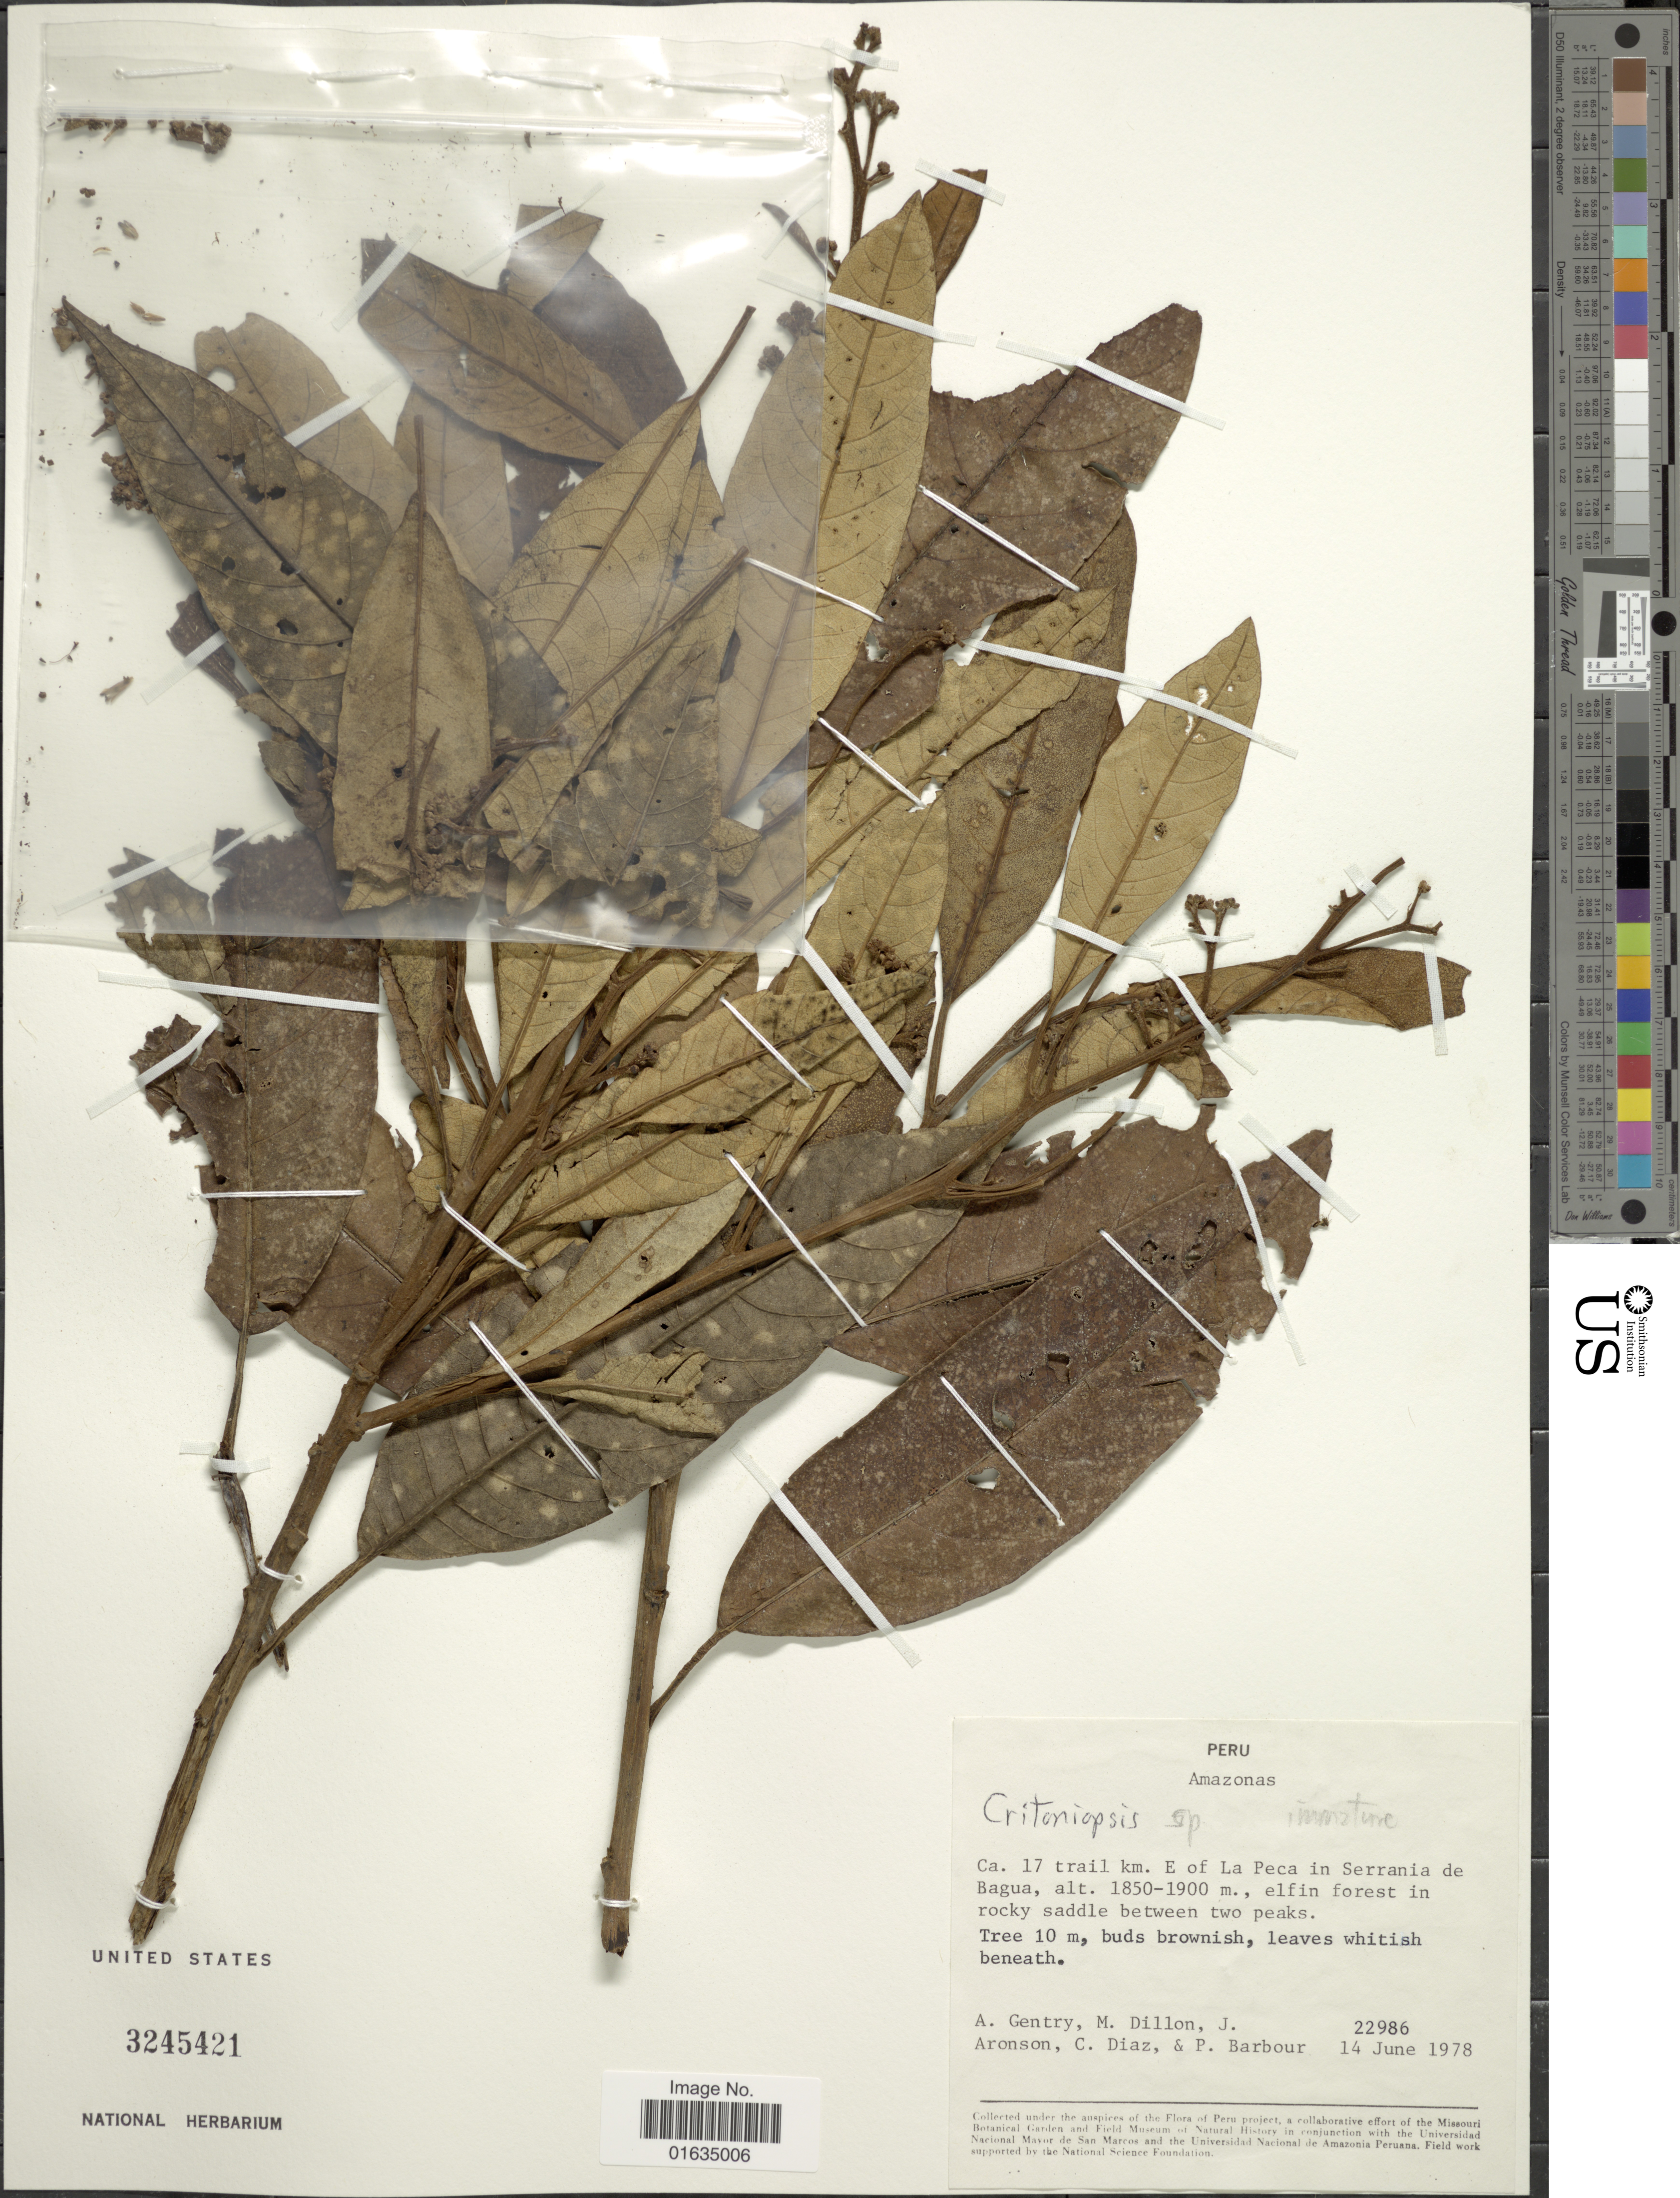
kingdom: Plantae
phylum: Tracheophyta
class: Magnoliopsida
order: Asterales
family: Asteraceae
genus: Critoniopsis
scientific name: Critoniopsis sp.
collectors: A. H. Gentry, M. O. Dillon, J. Aronson, C. Díaz & P. Barbour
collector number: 22986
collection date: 1978-06-14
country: Peru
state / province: Amazonas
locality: Ca 17 trail km E of La Peca in Serrania de Bagua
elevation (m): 1850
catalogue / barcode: US 3245421